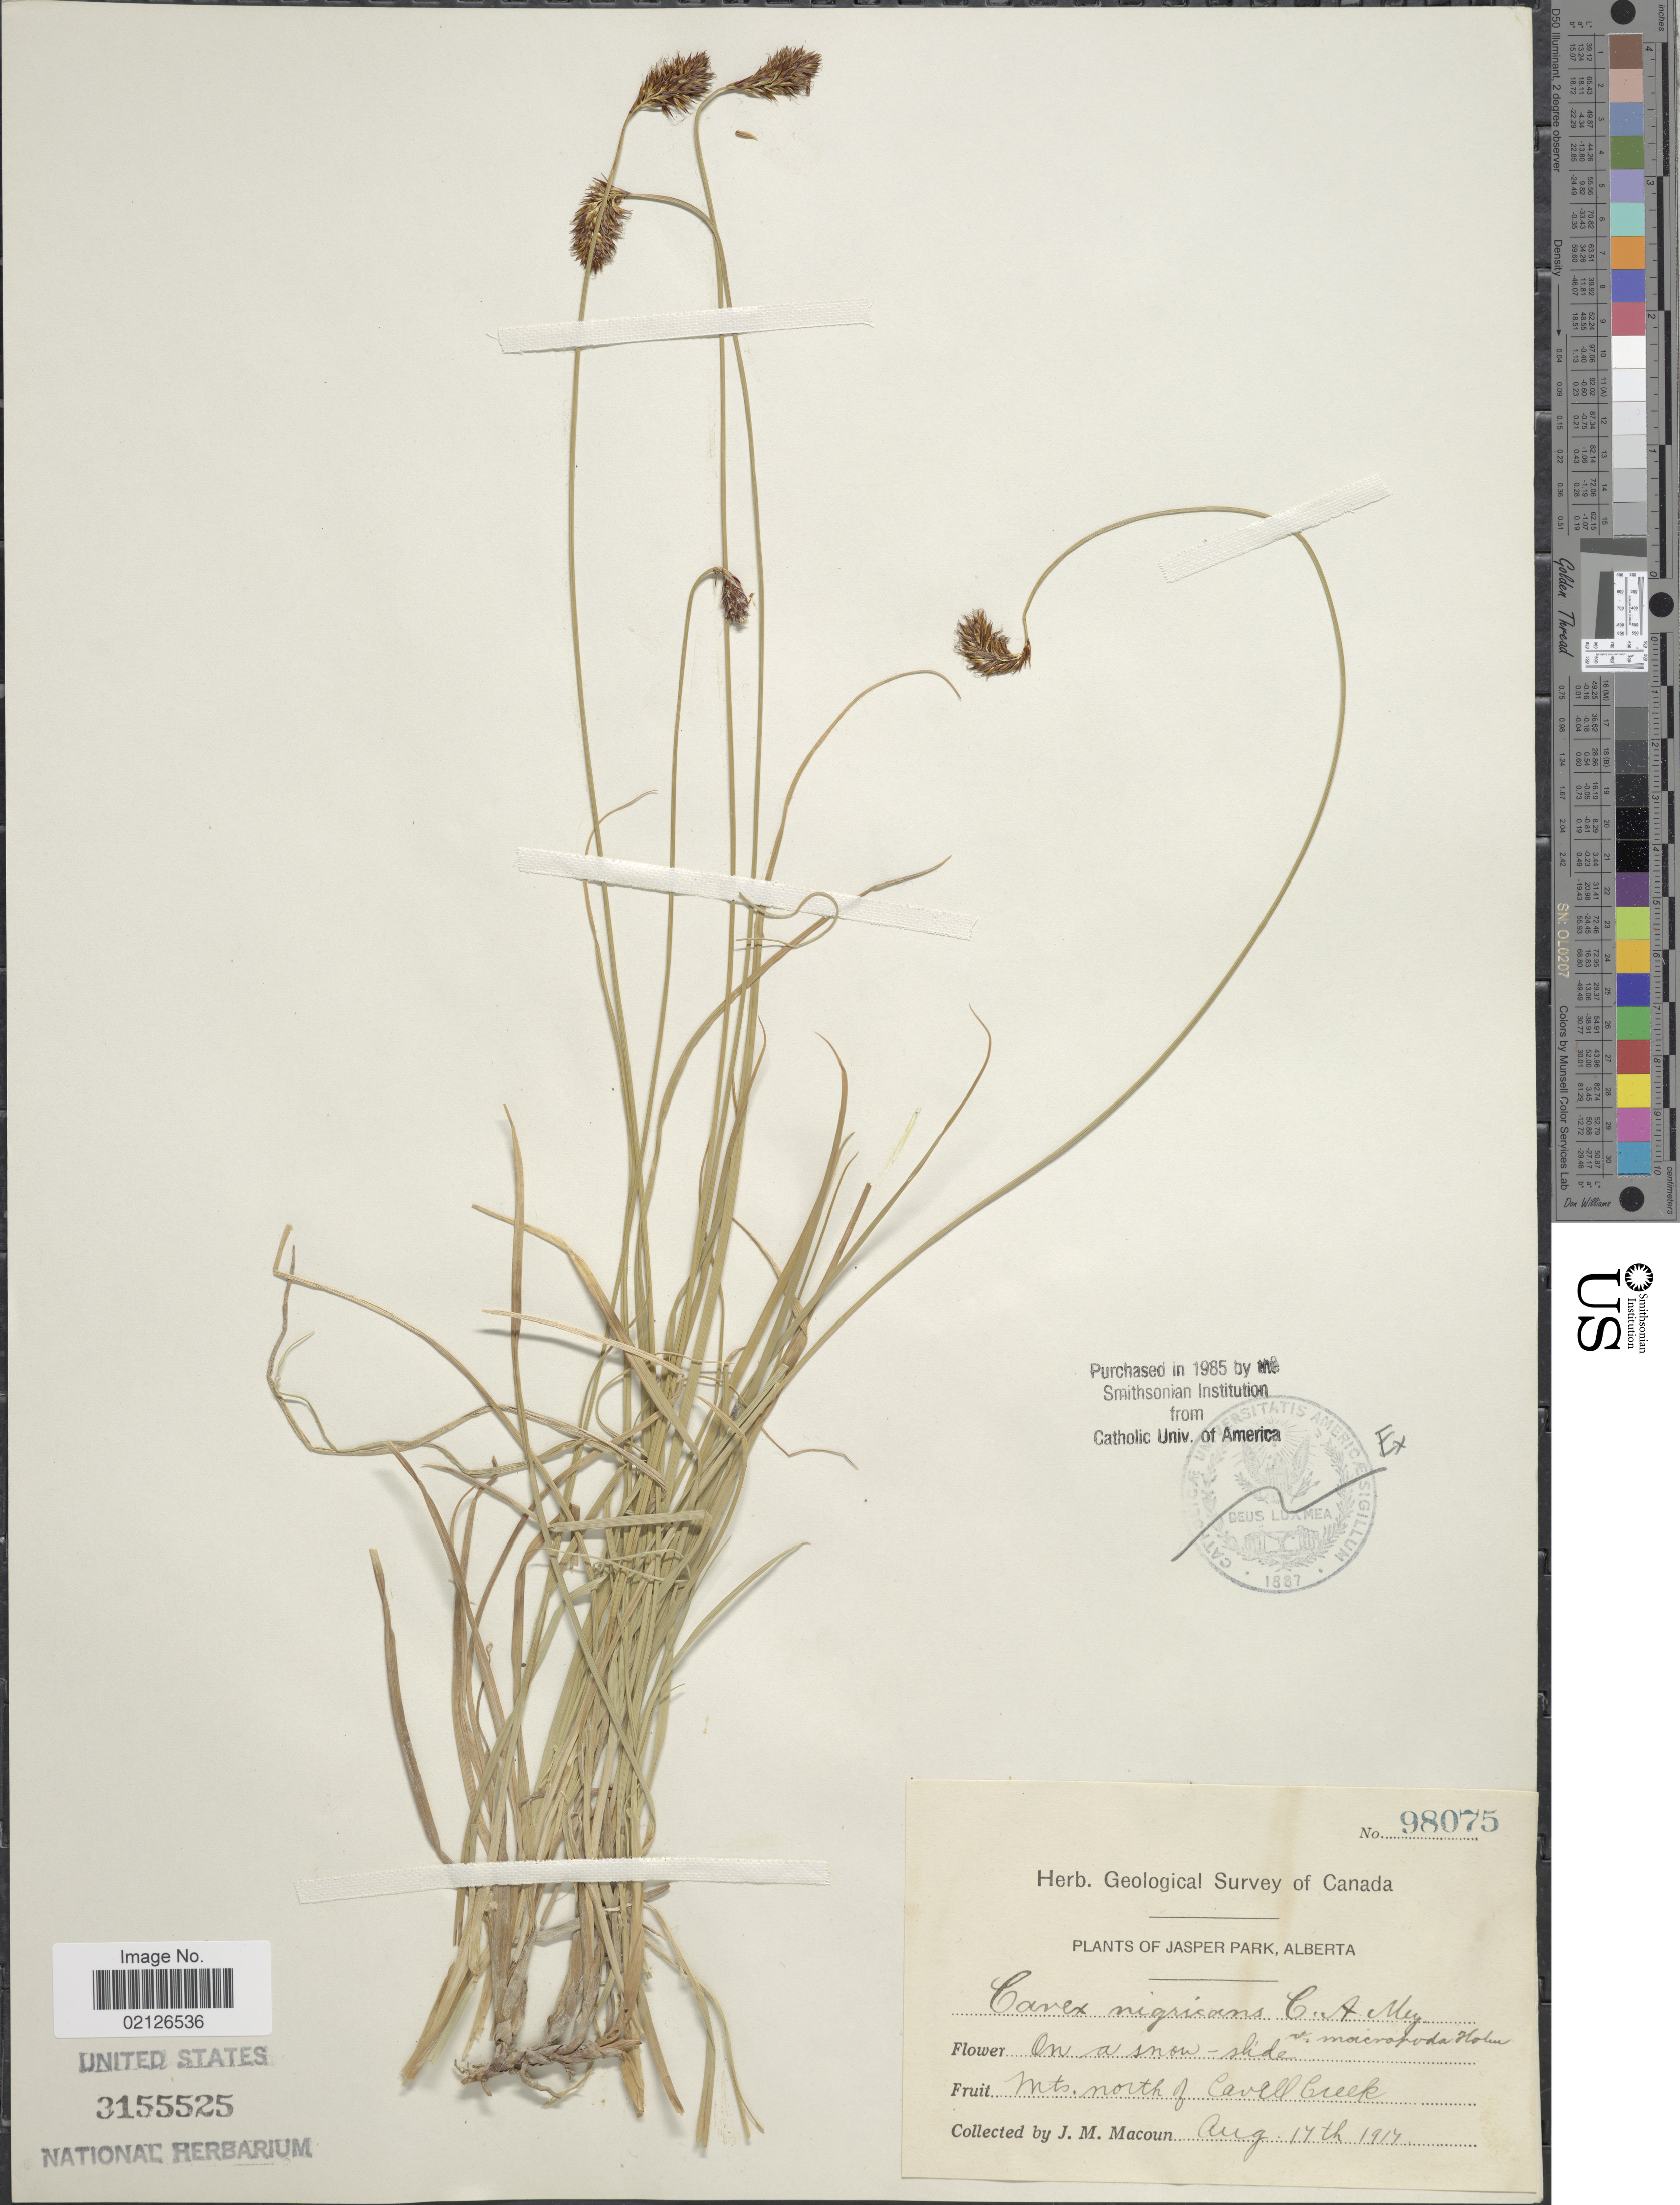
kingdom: Plantae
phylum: Tracheophyta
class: Liliopsida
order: Poales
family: Cyperaceae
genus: Carex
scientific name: Carex nigricans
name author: C.A. Mey.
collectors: J. M. Macoun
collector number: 98075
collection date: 1917-08-17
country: Canada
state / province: Alberta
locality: Mts. north of Cavell Creek, Jasper Park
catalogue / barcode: US 3155525